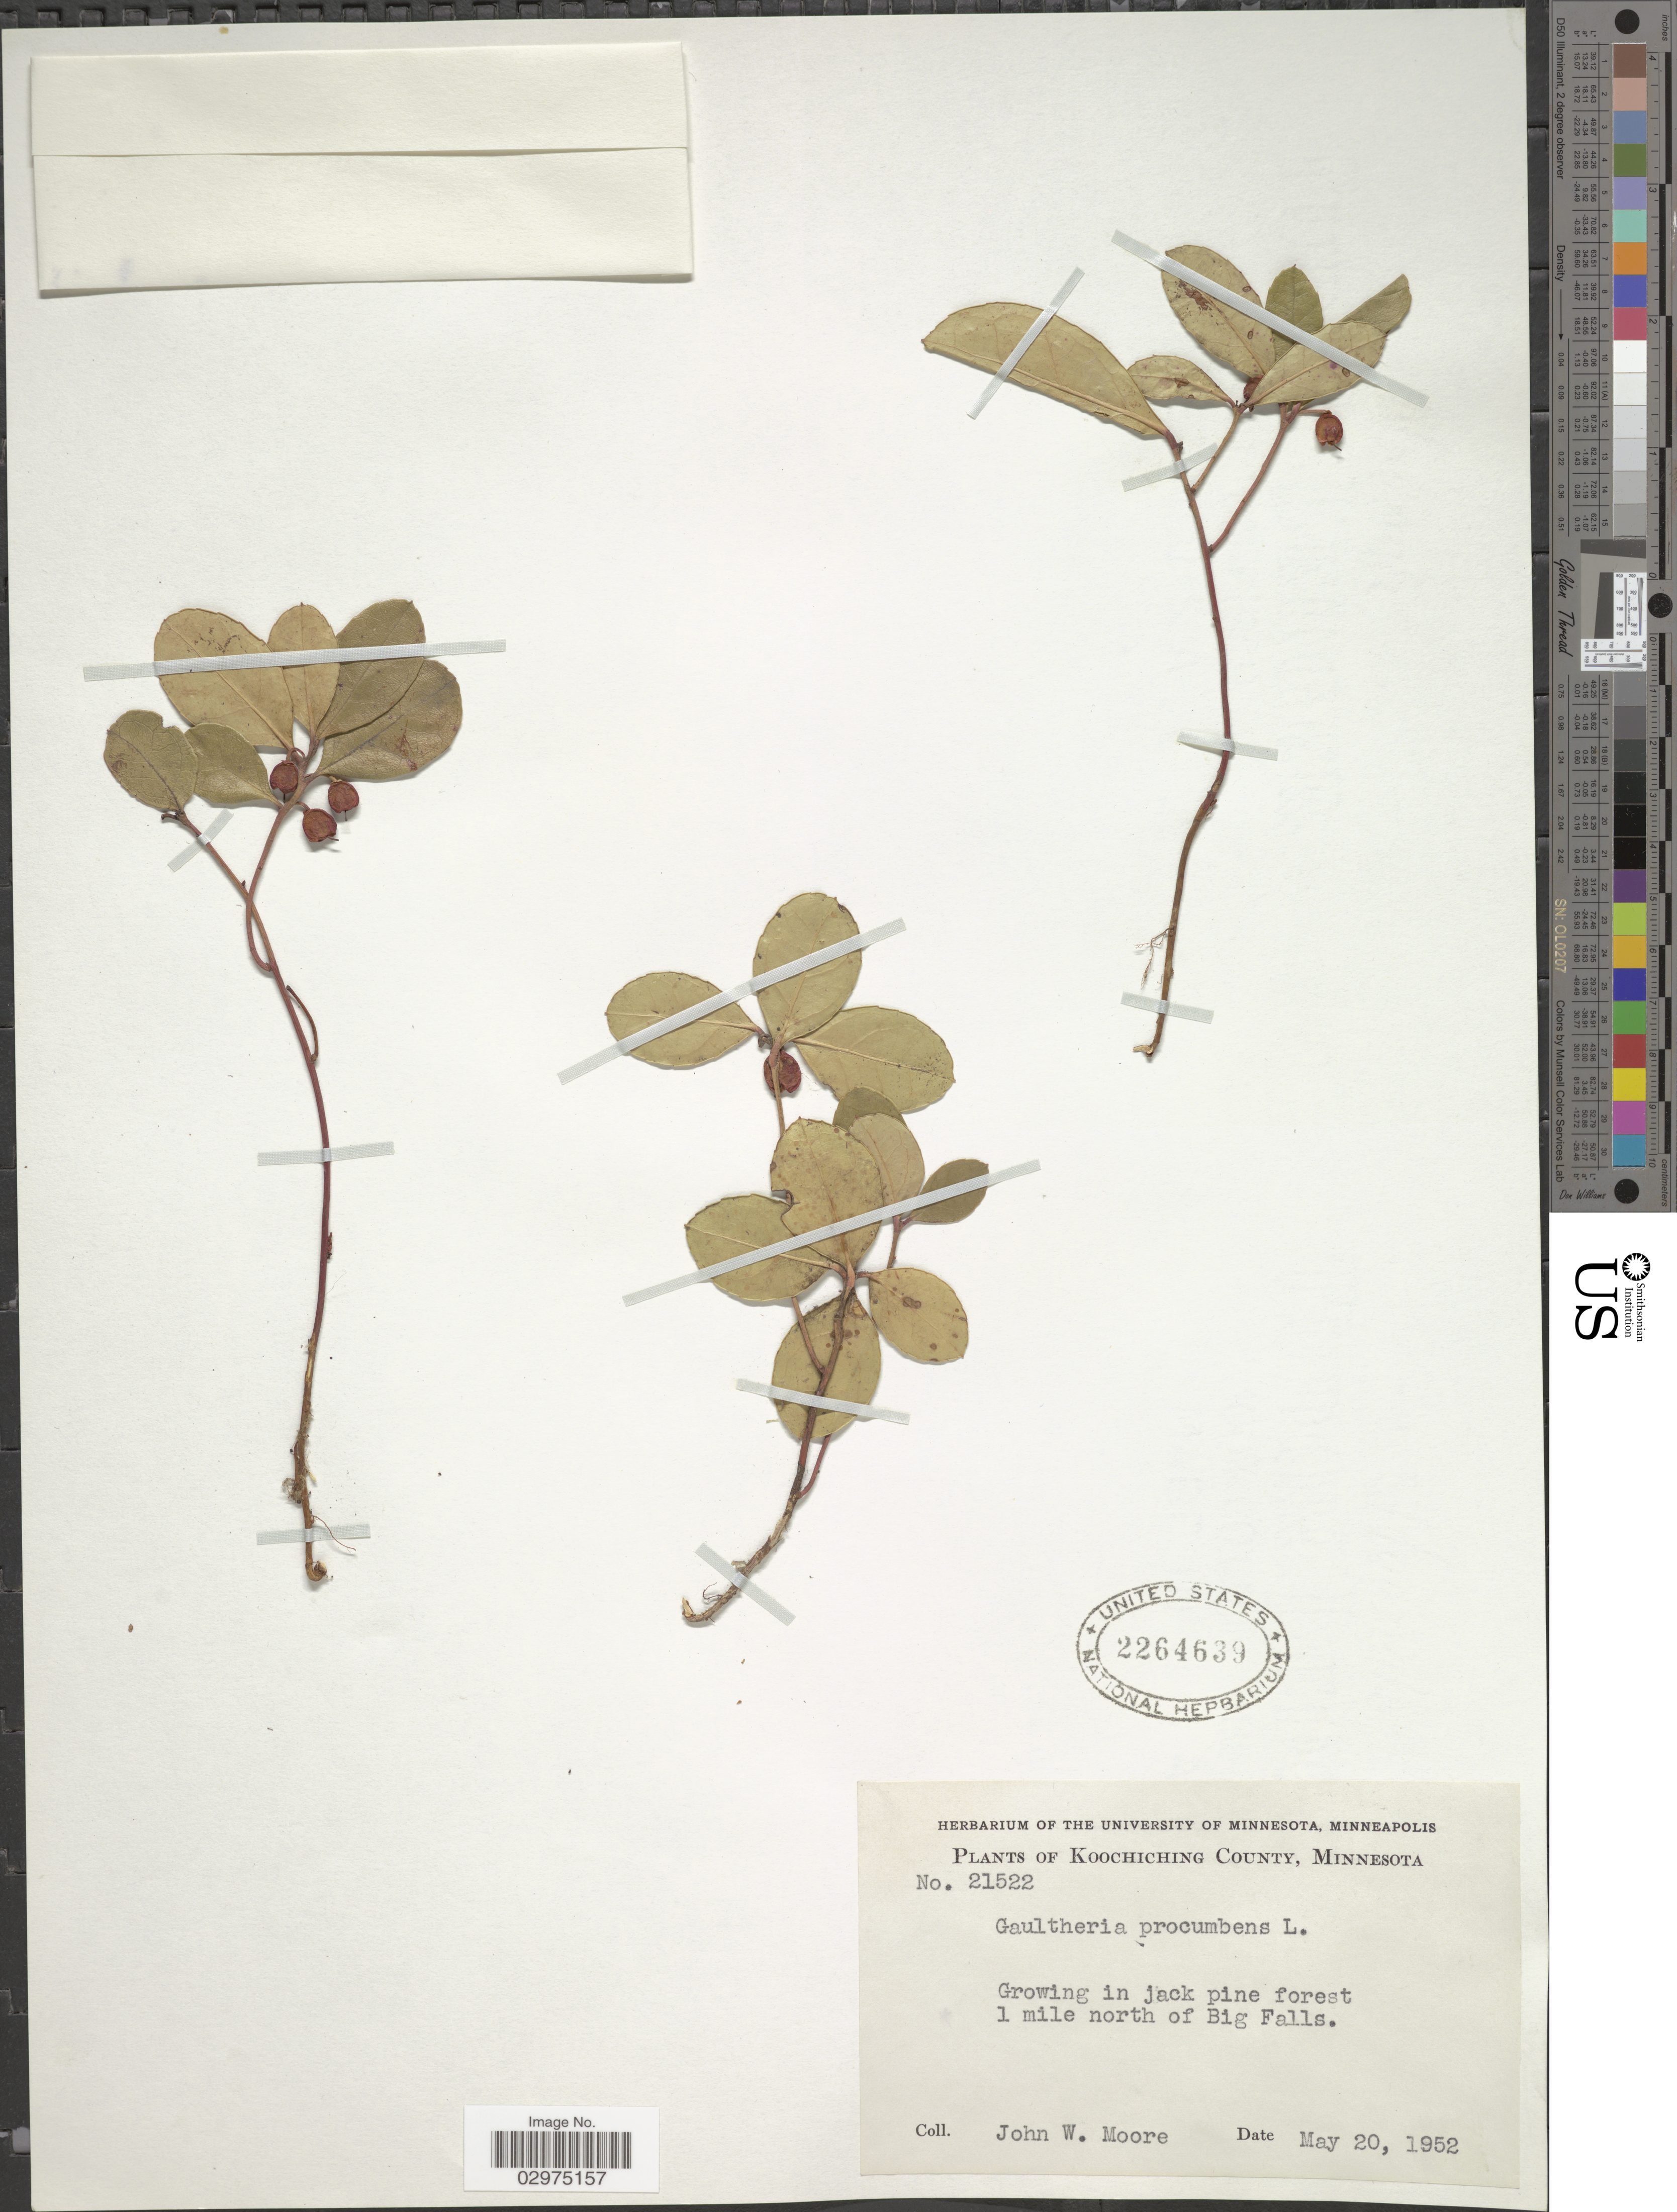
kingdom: Plantae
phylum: Tracheophyta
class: Magnoliopsida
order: Ericales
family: Ericaceae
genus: Gaultheria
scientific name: Gaultheria procumbens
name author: L.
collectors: J. Moore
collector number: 21522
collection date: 1952-05-20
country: United States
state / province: Minnesota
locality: Koochiching County. Growing in jack pine forest 1 mile north of Big Falls.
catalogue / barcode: US 2264639